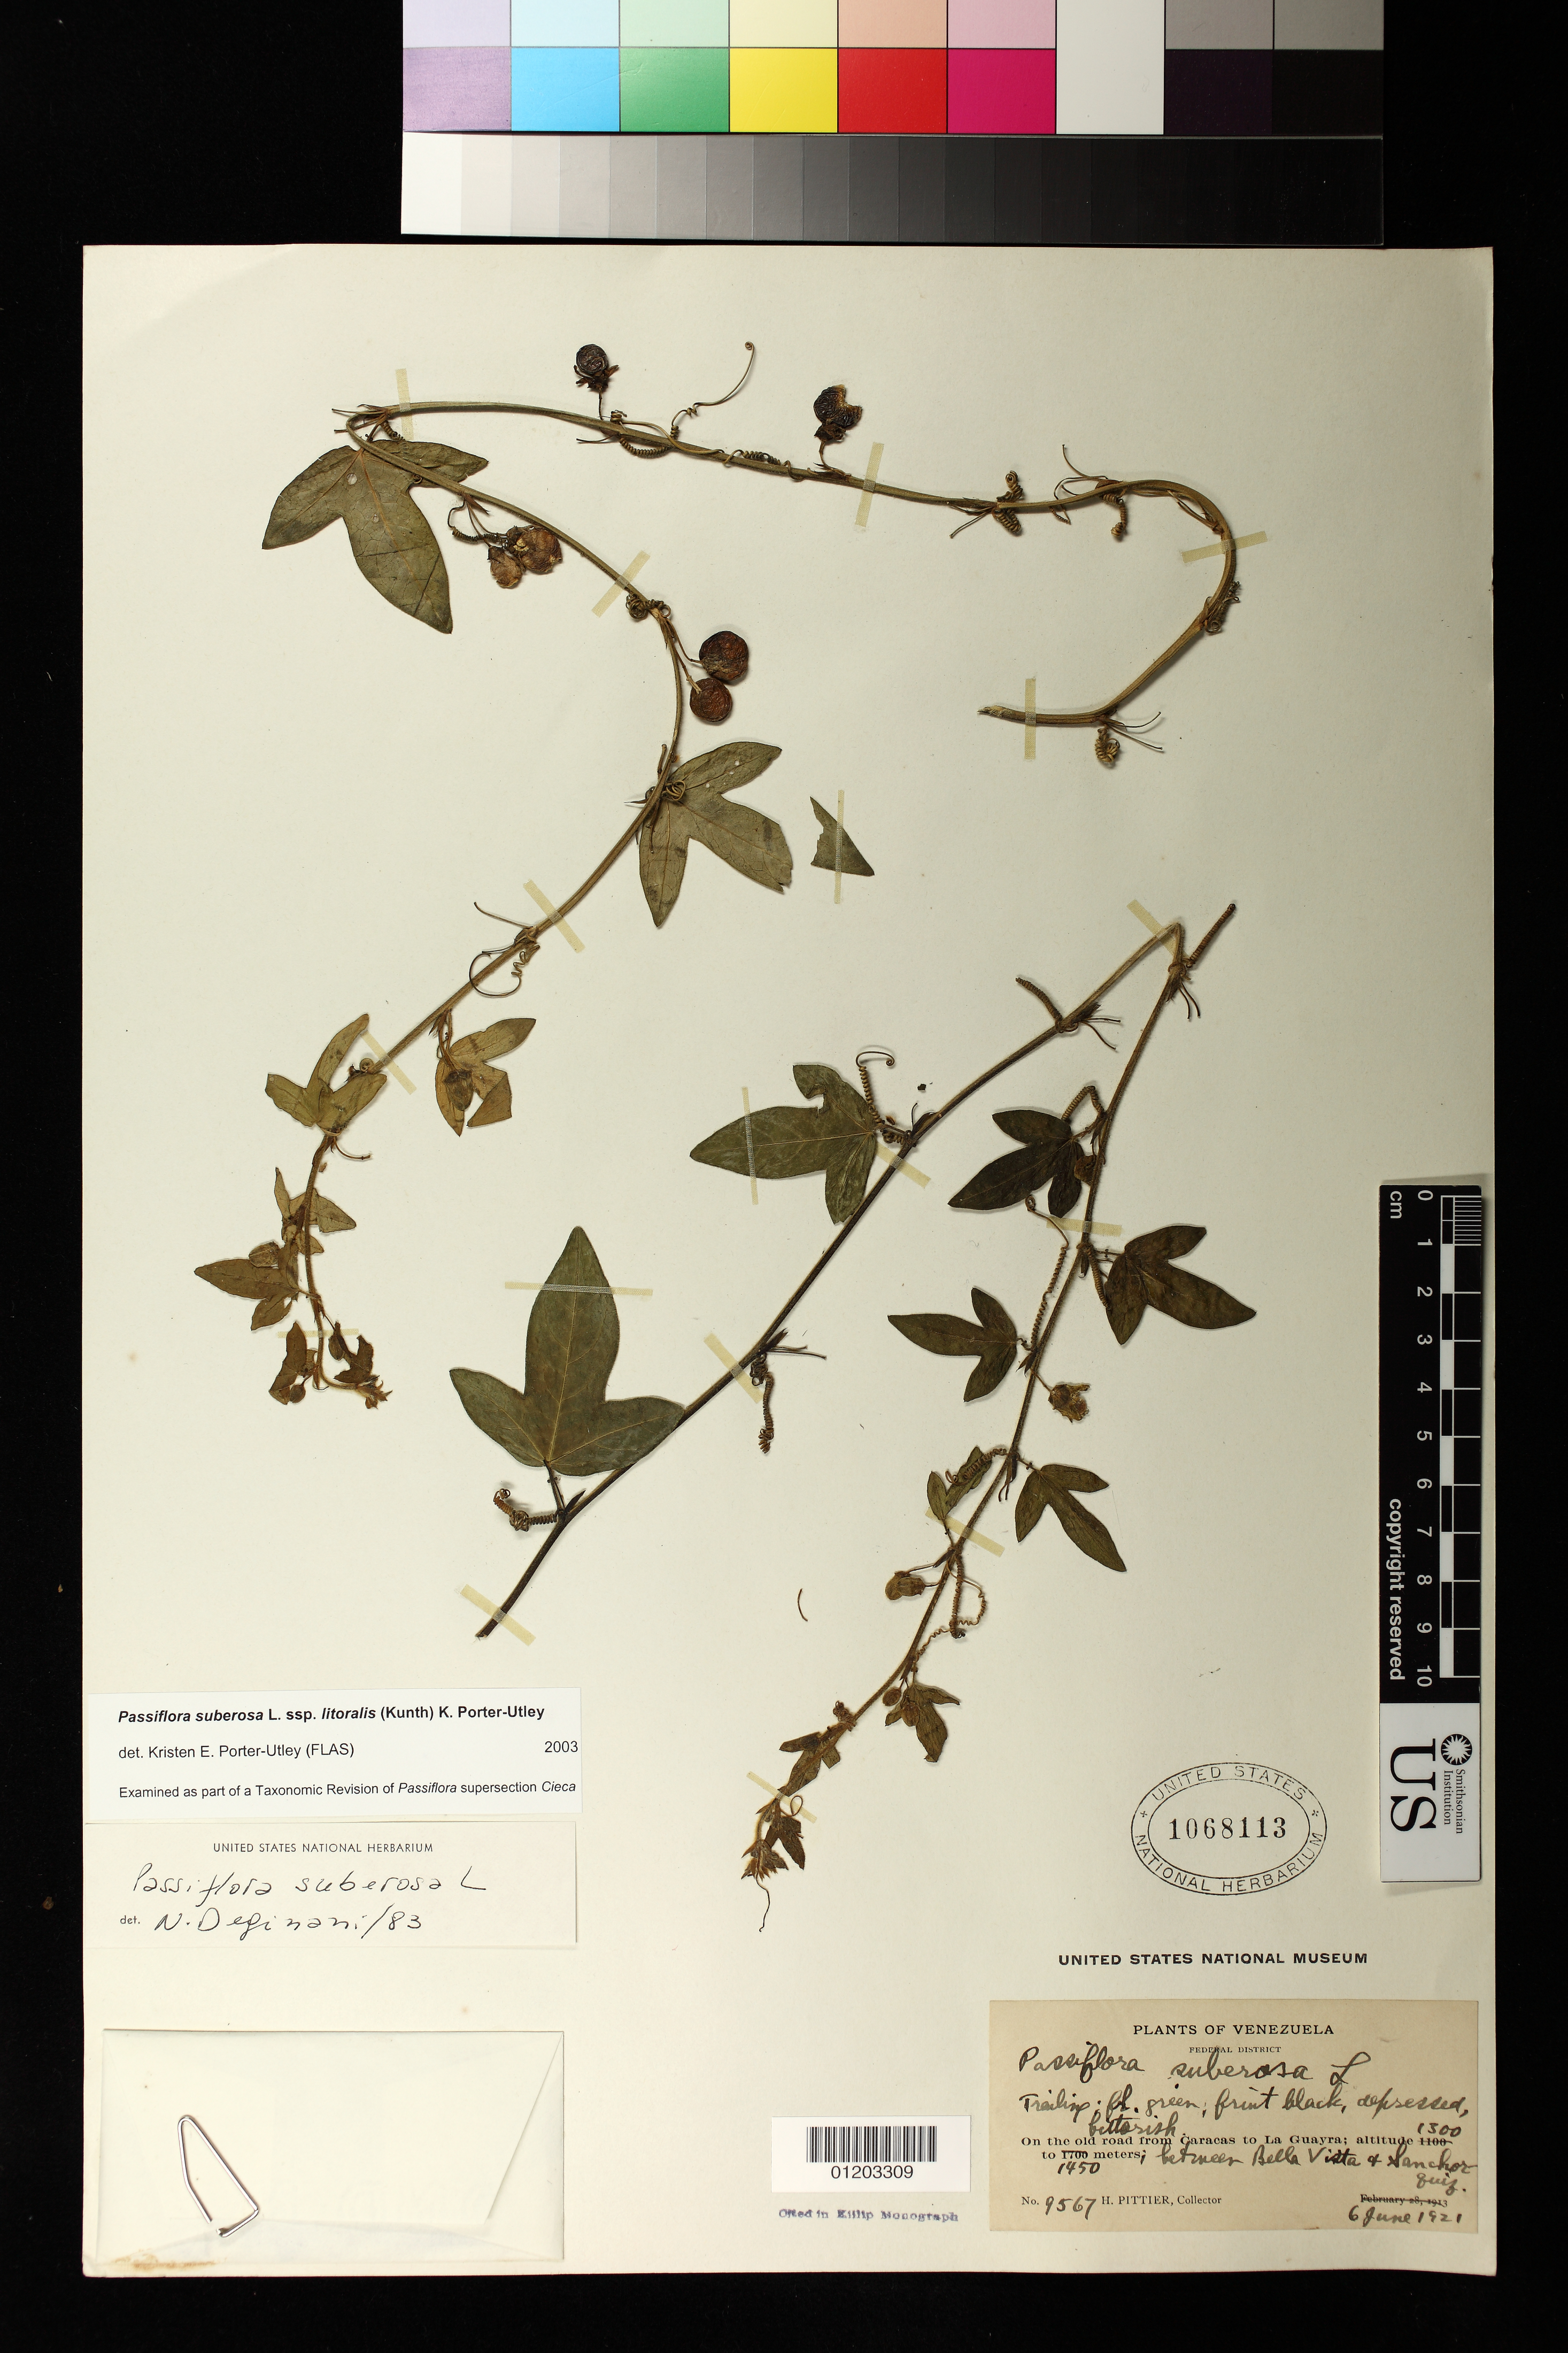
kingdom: Plantae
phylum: Tracheophyta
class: Magnoliopsida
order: Malpighiales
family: Passifloraceae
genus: Passiflora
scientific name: Passiflora suberosa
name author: L.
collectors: H. F. Pittier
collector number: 9567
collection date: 1921-06-06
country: Venezuela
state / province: Distrito Federal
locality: Municipio Libertador. On the old road from Caracas to La Guayra; between Bella Vista & Sanchorquiz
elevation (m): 1300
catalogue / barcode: US 1068113